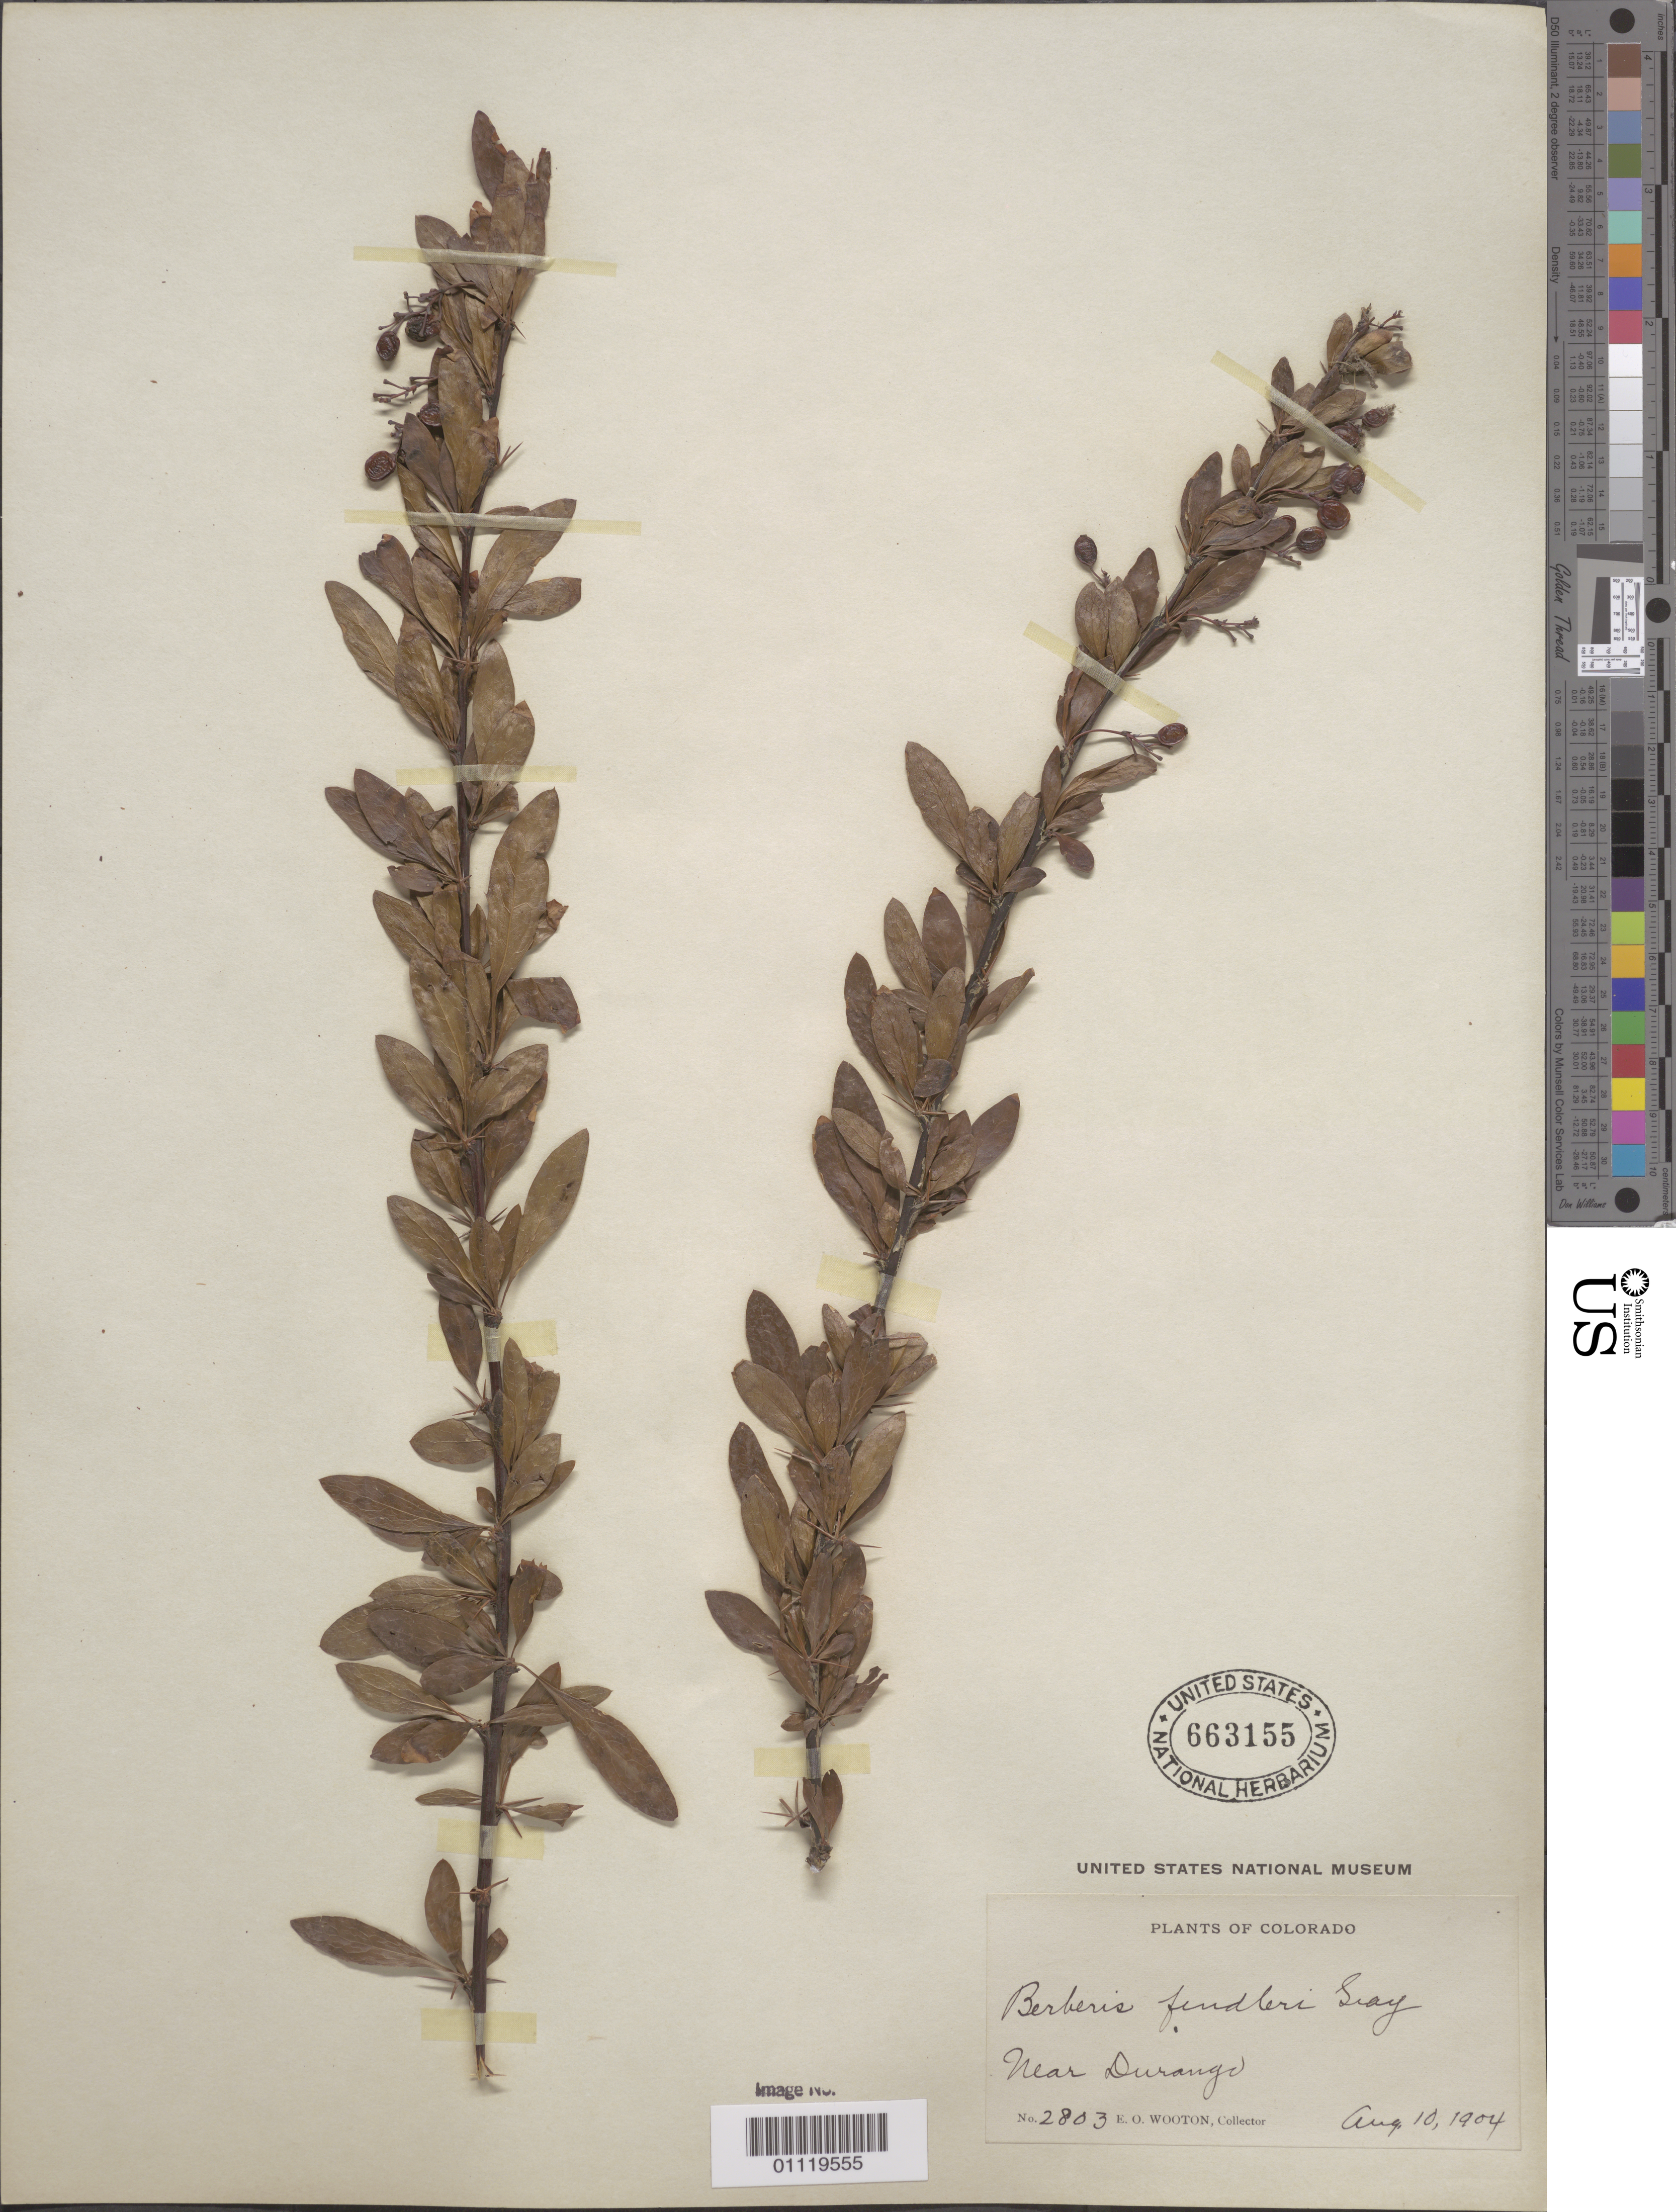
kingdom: Plantae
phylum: Tracheophyta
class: Magnoliopsida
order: Ranunculales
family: Berberidaceae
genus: Berberis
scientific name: Berberis fendleri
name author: A. Gray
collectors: E. O. Wooton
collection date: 1904-08-10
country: United States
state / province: Colorado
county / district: La Plata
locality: Near Durango city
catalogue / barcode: US 663155